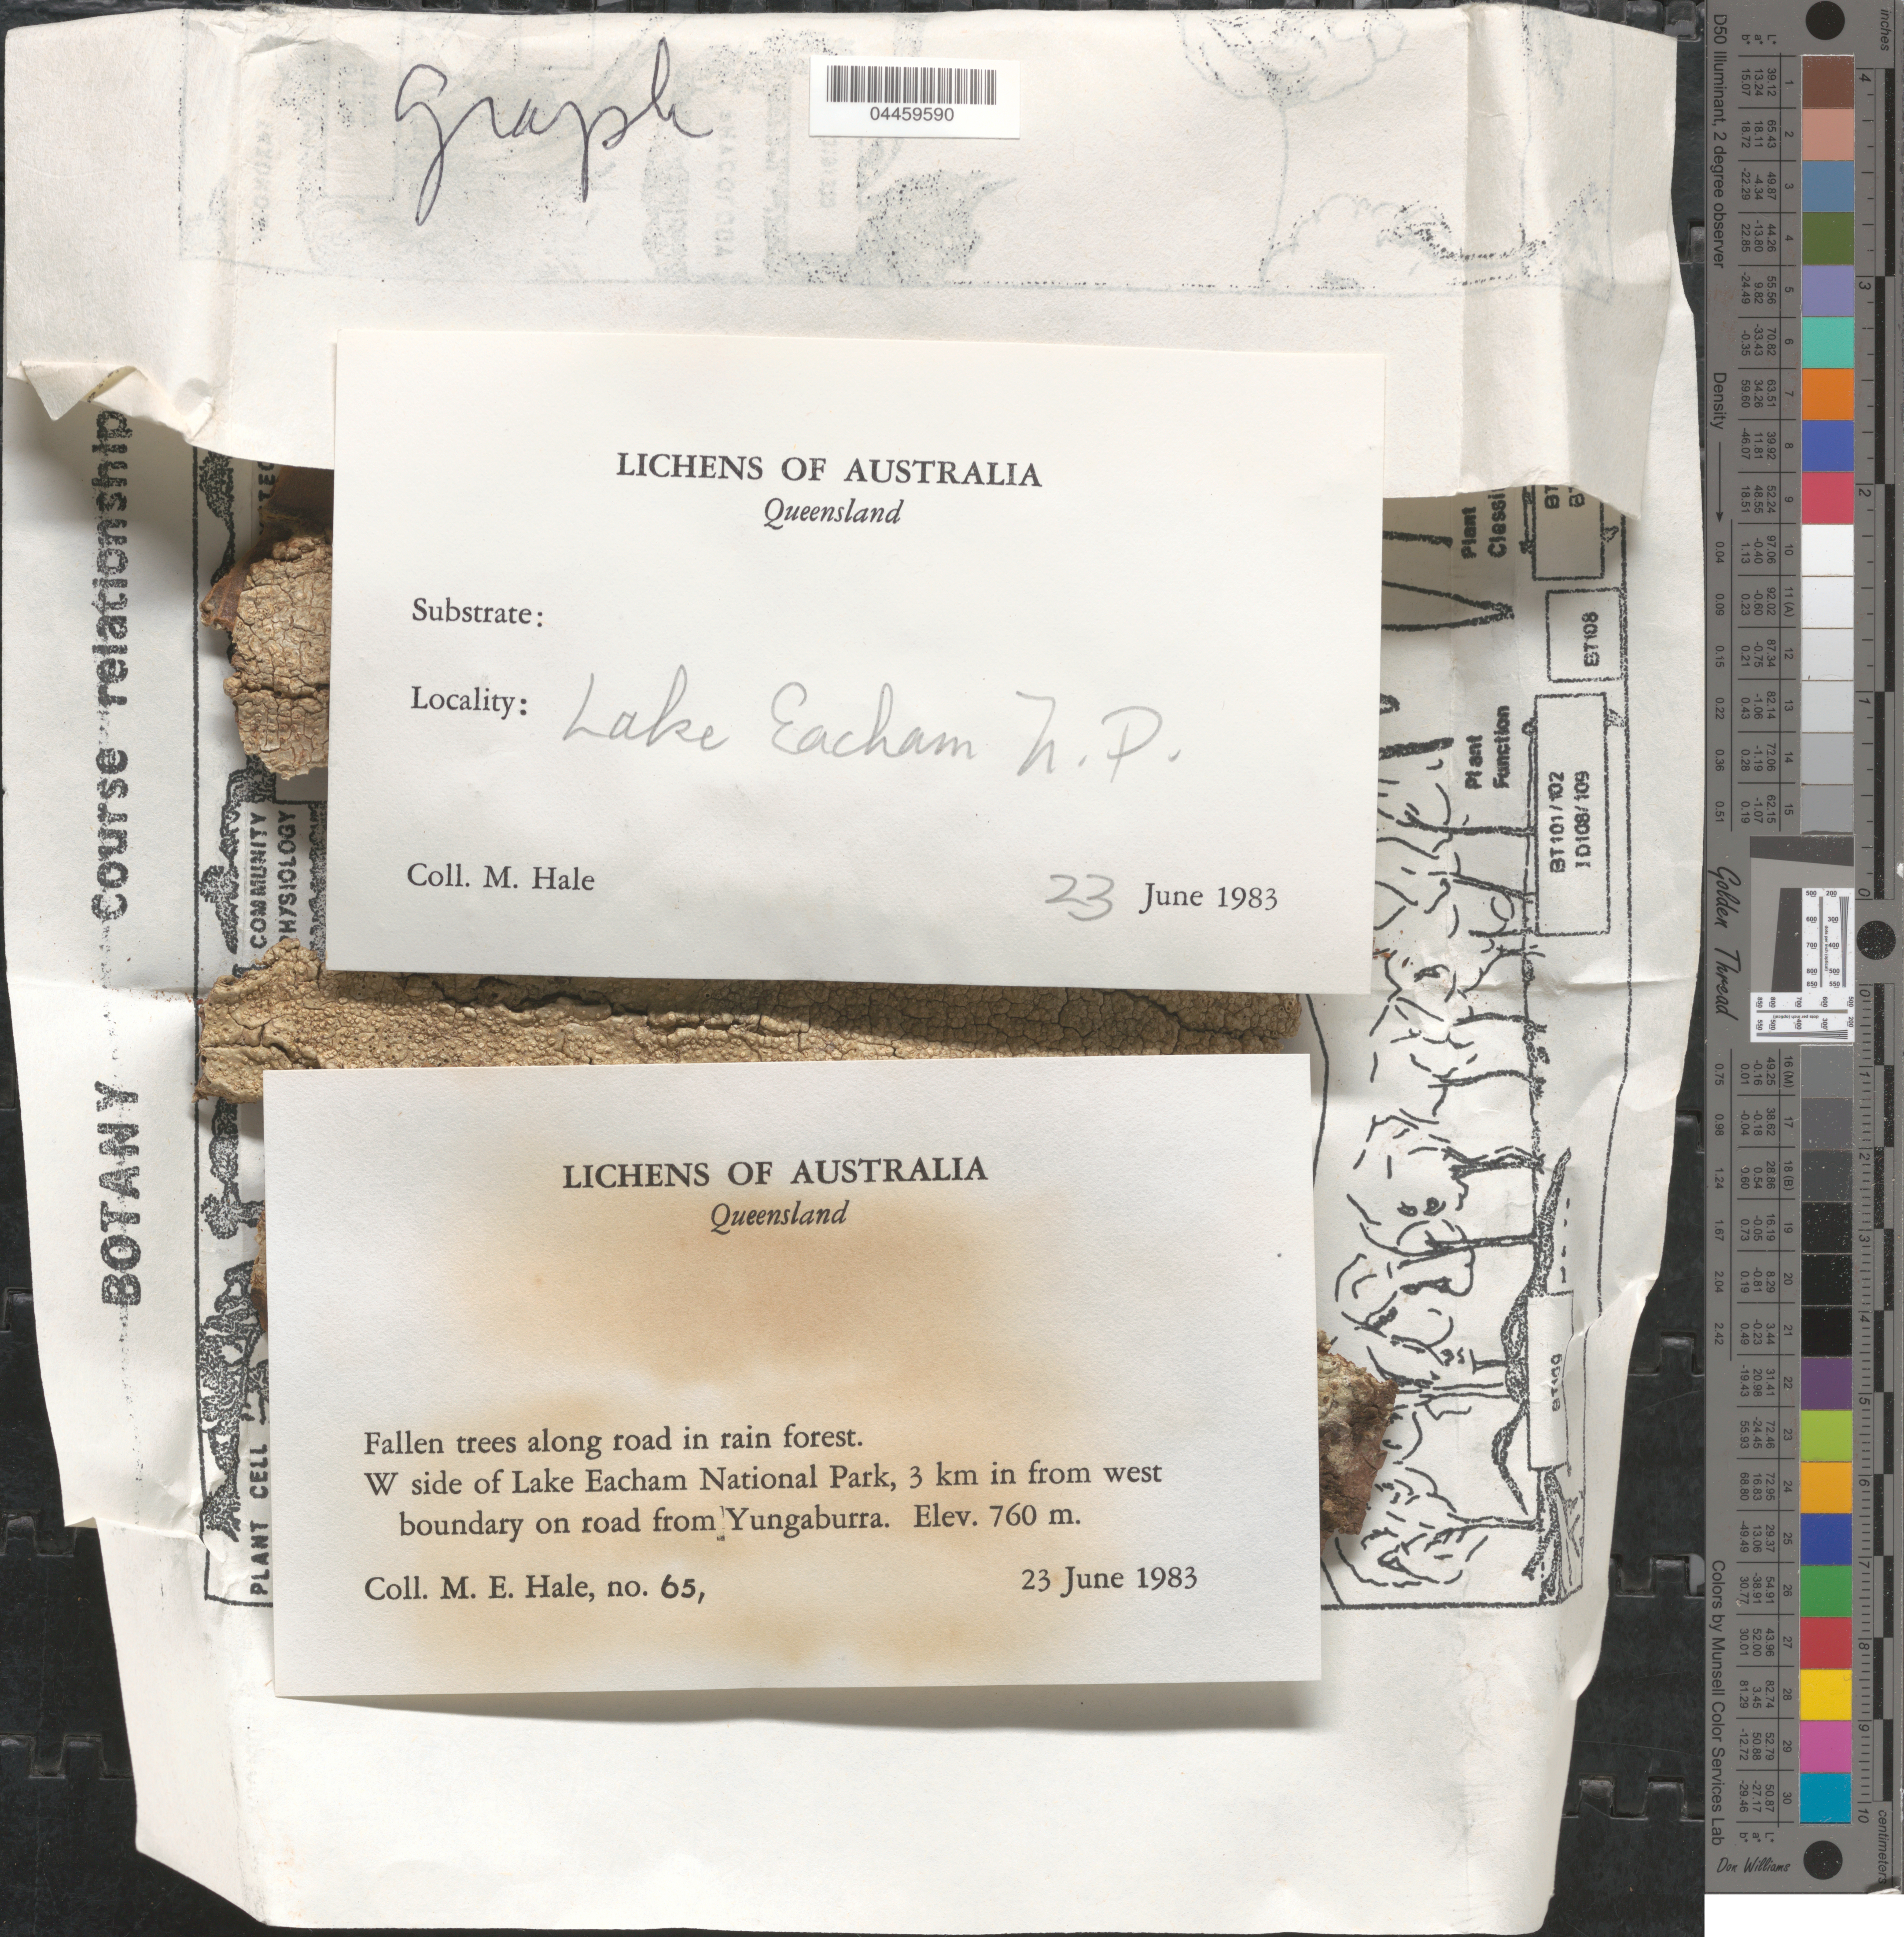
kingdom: Fungi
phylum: Ascomycota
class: Lecanoromycetes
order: Ostropales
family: Graphidaceae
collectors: M. Hale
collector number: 65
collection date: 1983-06-23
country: Australia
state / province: Queensland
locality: W side of Lake Eacham National Park, 3 km in from west boundary on road from Yungaburra.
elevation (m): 760